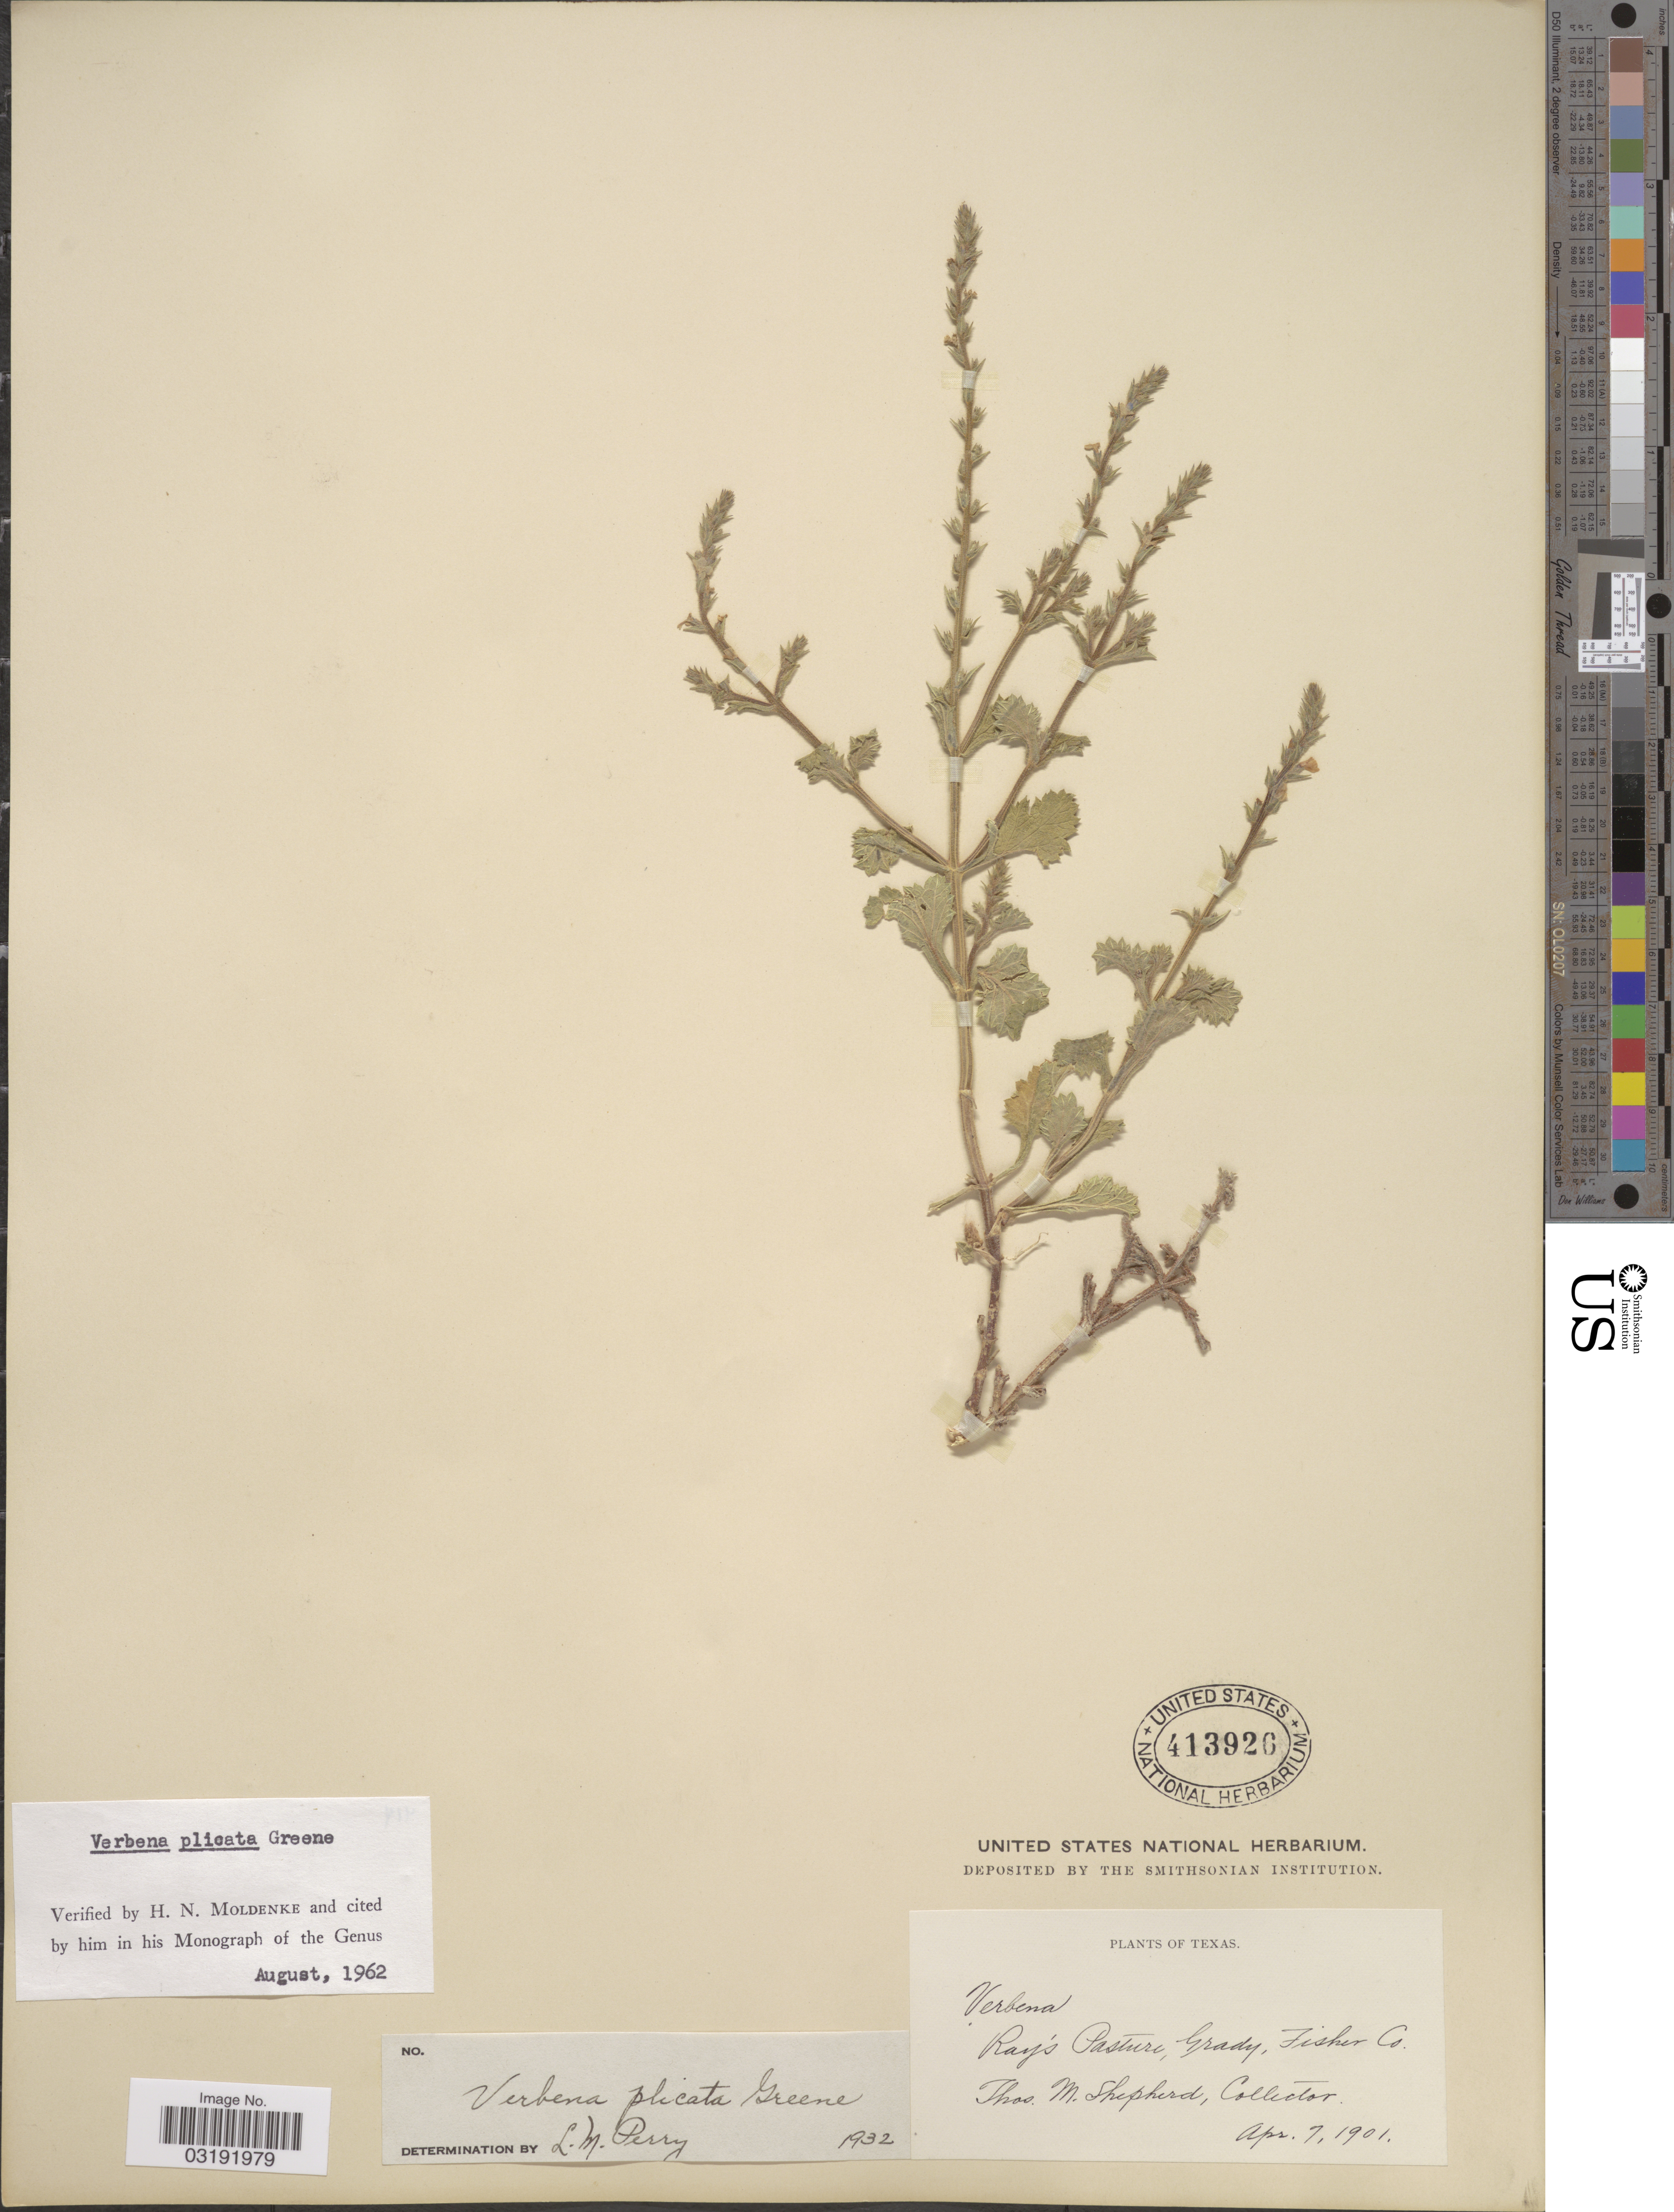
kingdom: Plantae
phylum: Tracheophyta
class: Magnoliopsida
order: Lamiales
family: Verbenaceae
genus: Verbena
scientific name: Verbena plicata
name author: Greene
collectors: T. Shepherd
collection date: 1901-04-07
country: United States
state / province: Texas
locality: Ray's Pasture, Grady, Fisher Co.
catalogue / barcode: US 413926